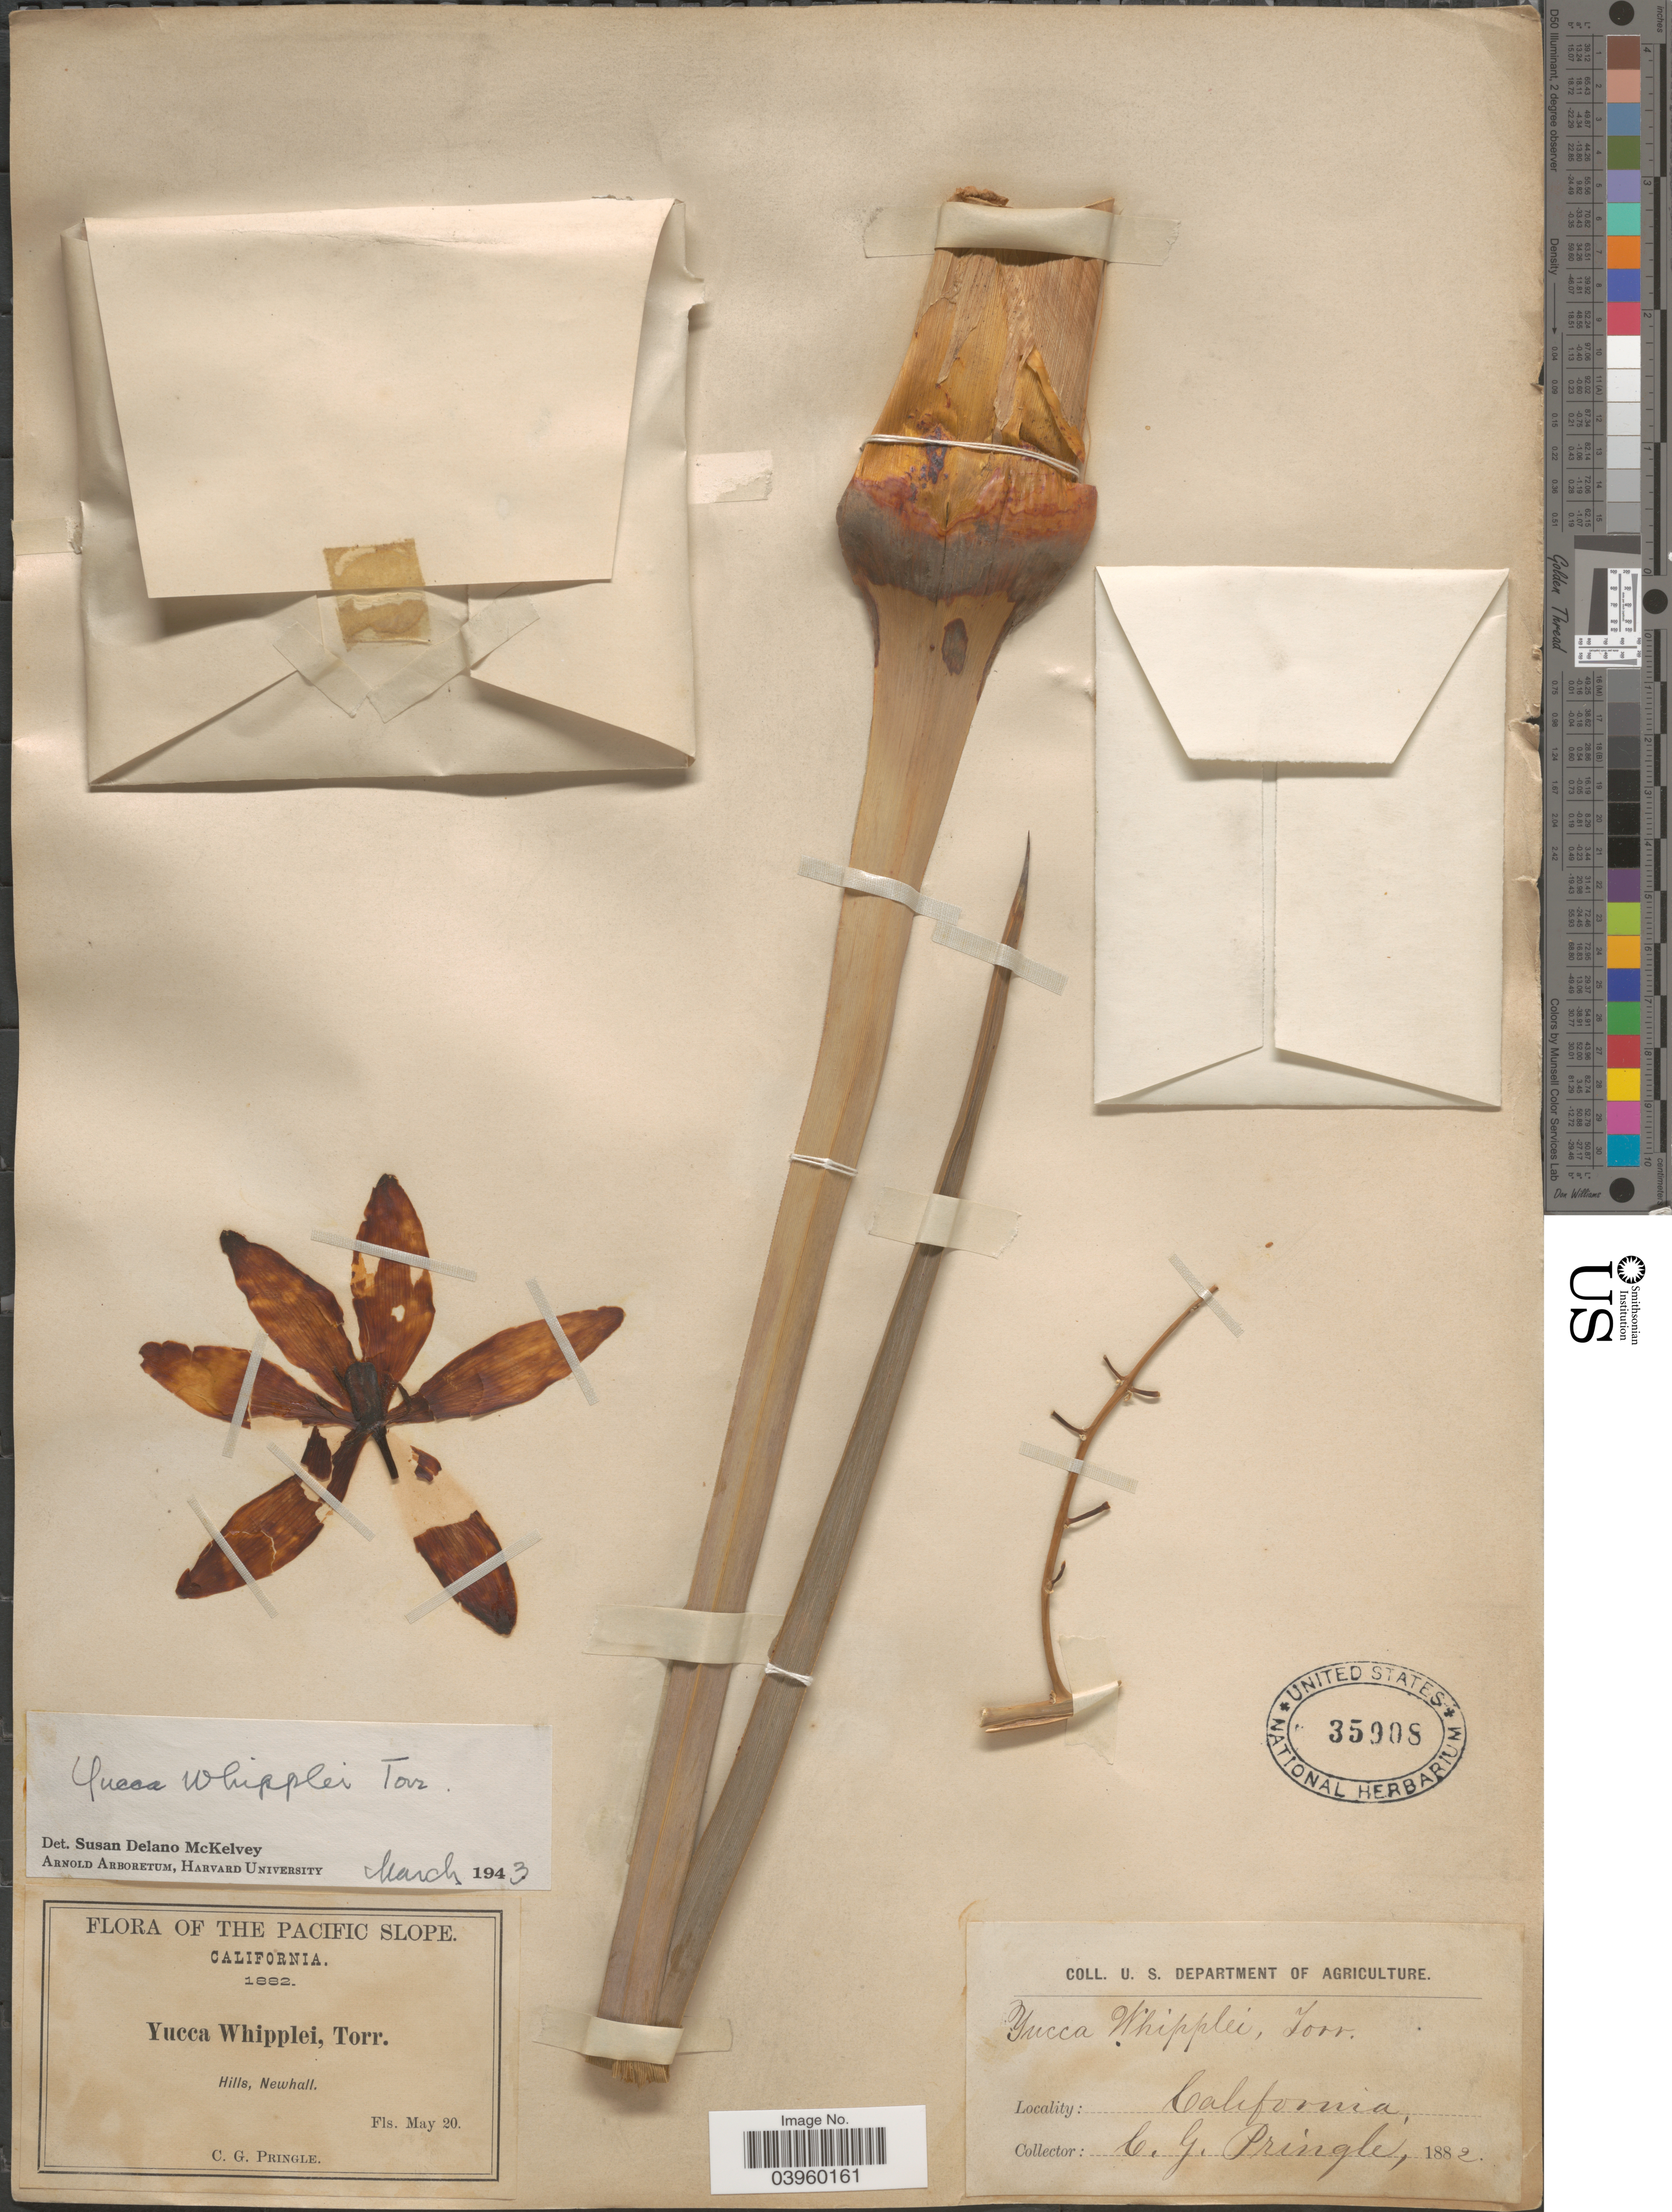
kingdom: Plantae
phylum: Tracheophyta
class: Liliopsida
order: Asparagales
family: Asparagaceae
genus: Yucca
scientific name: Yucca whipplei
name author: Torr.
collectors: C. G. Pringle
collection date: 1882-05-20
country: United States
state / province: California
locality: The Pacific Slope. Hills, Newhall.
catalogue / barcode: US 35908